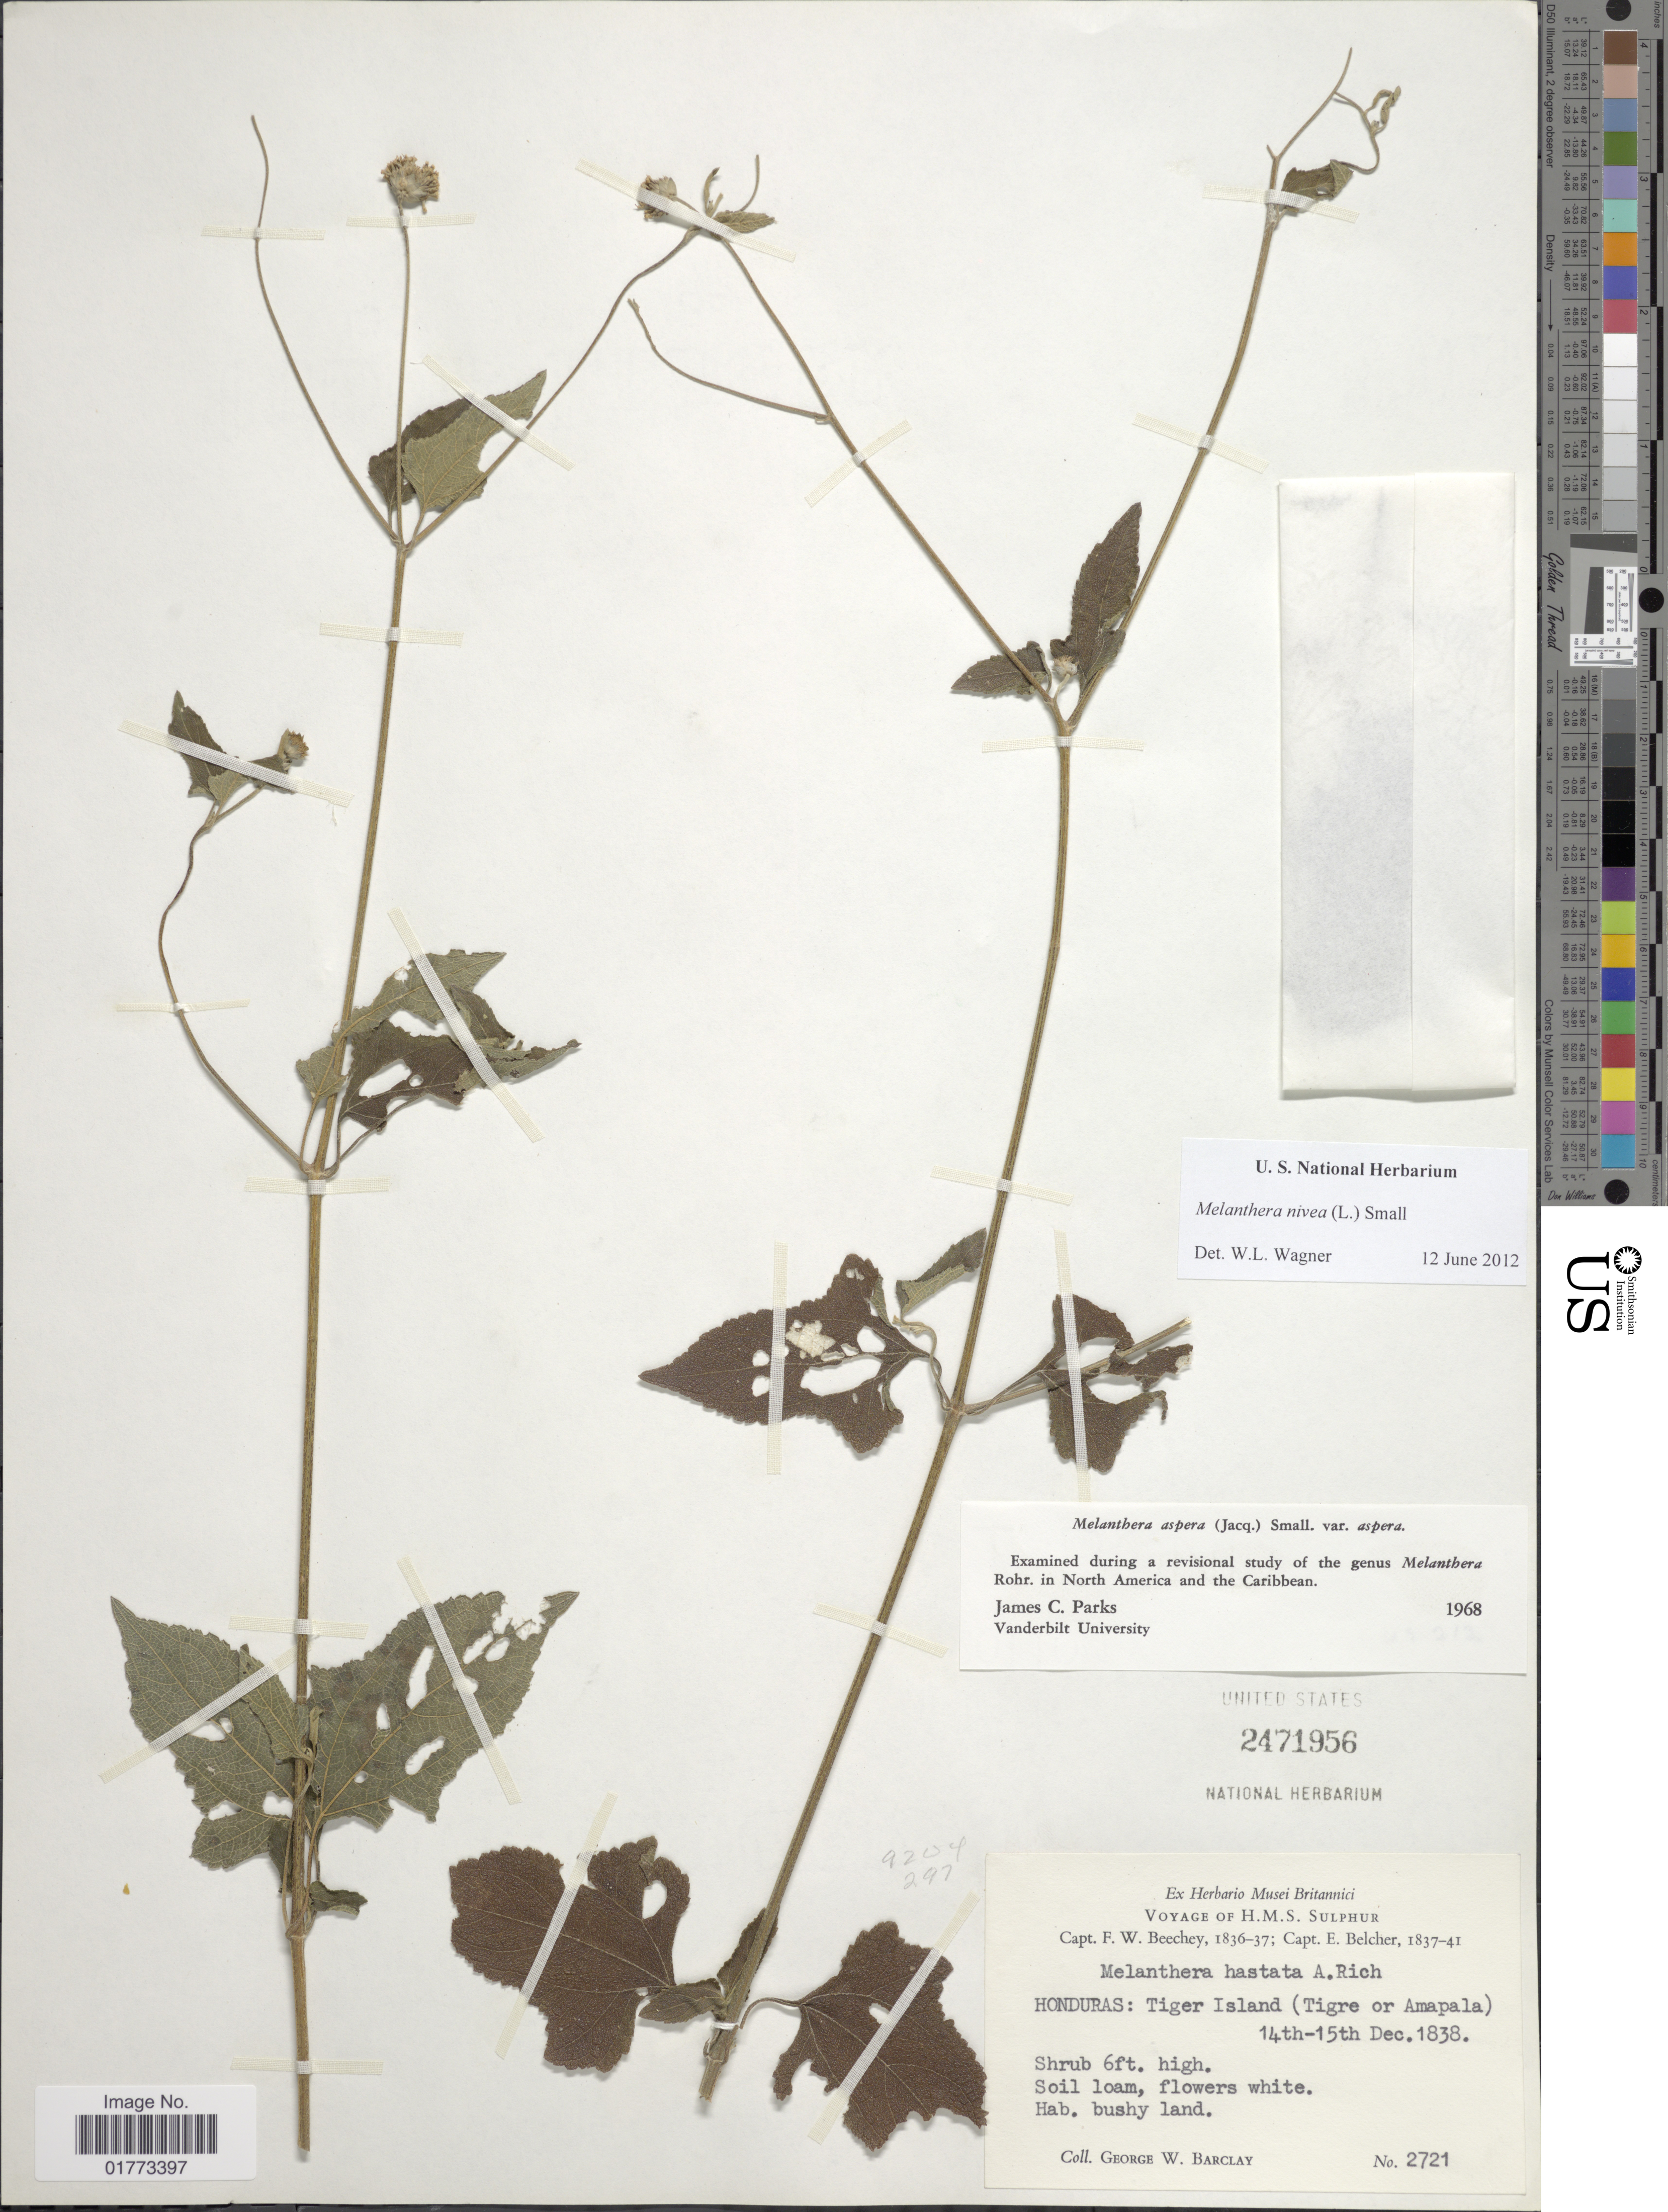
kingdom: Plantae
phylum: Tracheophyta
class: Magnoliopsida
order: Asterales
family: Asteraceae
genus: Melanthera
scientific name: Melanthera nivea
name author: (L.) Small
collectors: G. W. Barclay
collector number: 2721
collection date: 1838-12-14/1838-12-15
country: Honduras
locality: Tiger Island (Tigre or Amapala)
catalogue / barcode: US 2471956